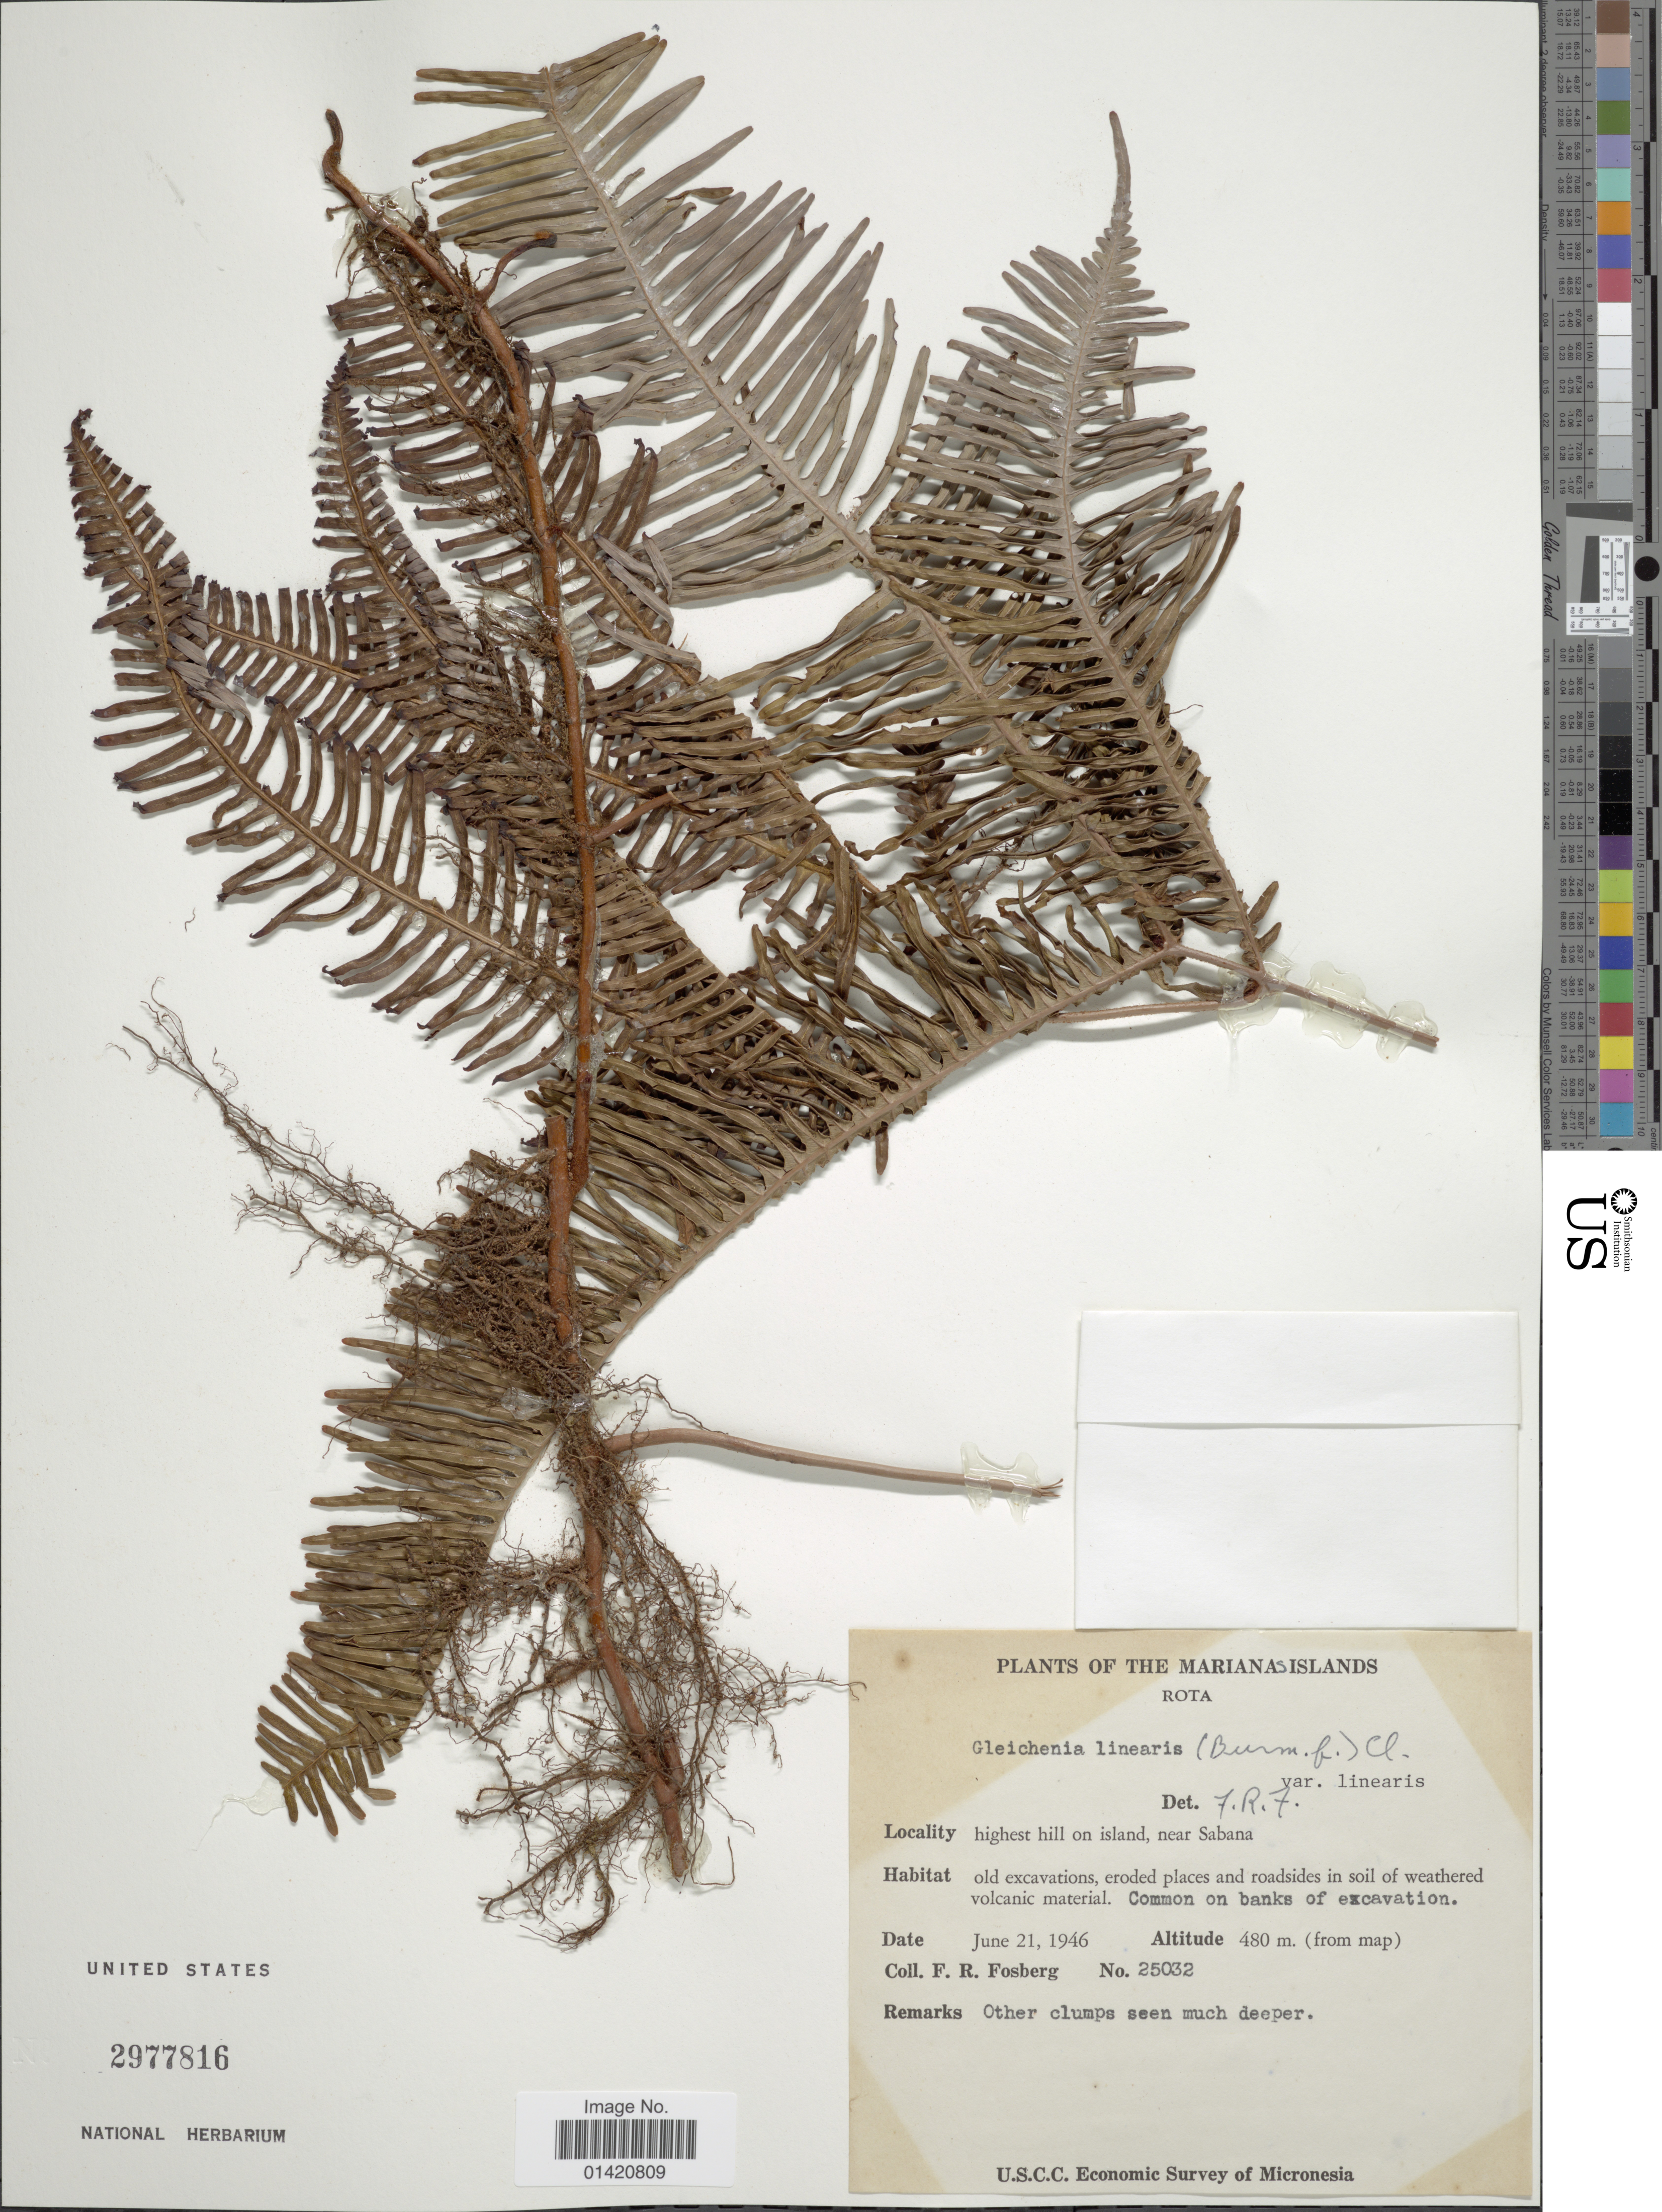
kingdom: Plantae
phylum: Tracheophyta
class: Polypodiopsida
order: Gleicheniales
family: Gleicheniaceae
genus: Dicranopteris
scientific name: Dicranopteris linearis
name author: (Burm. f.) Underw.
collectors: F. R. Fosberg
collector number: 25032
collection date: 1946-06-21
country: Northern Mariana Islands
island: Rota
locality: Rota, highest hill on island, near Sabana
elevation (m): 480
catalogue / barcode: US 2977816